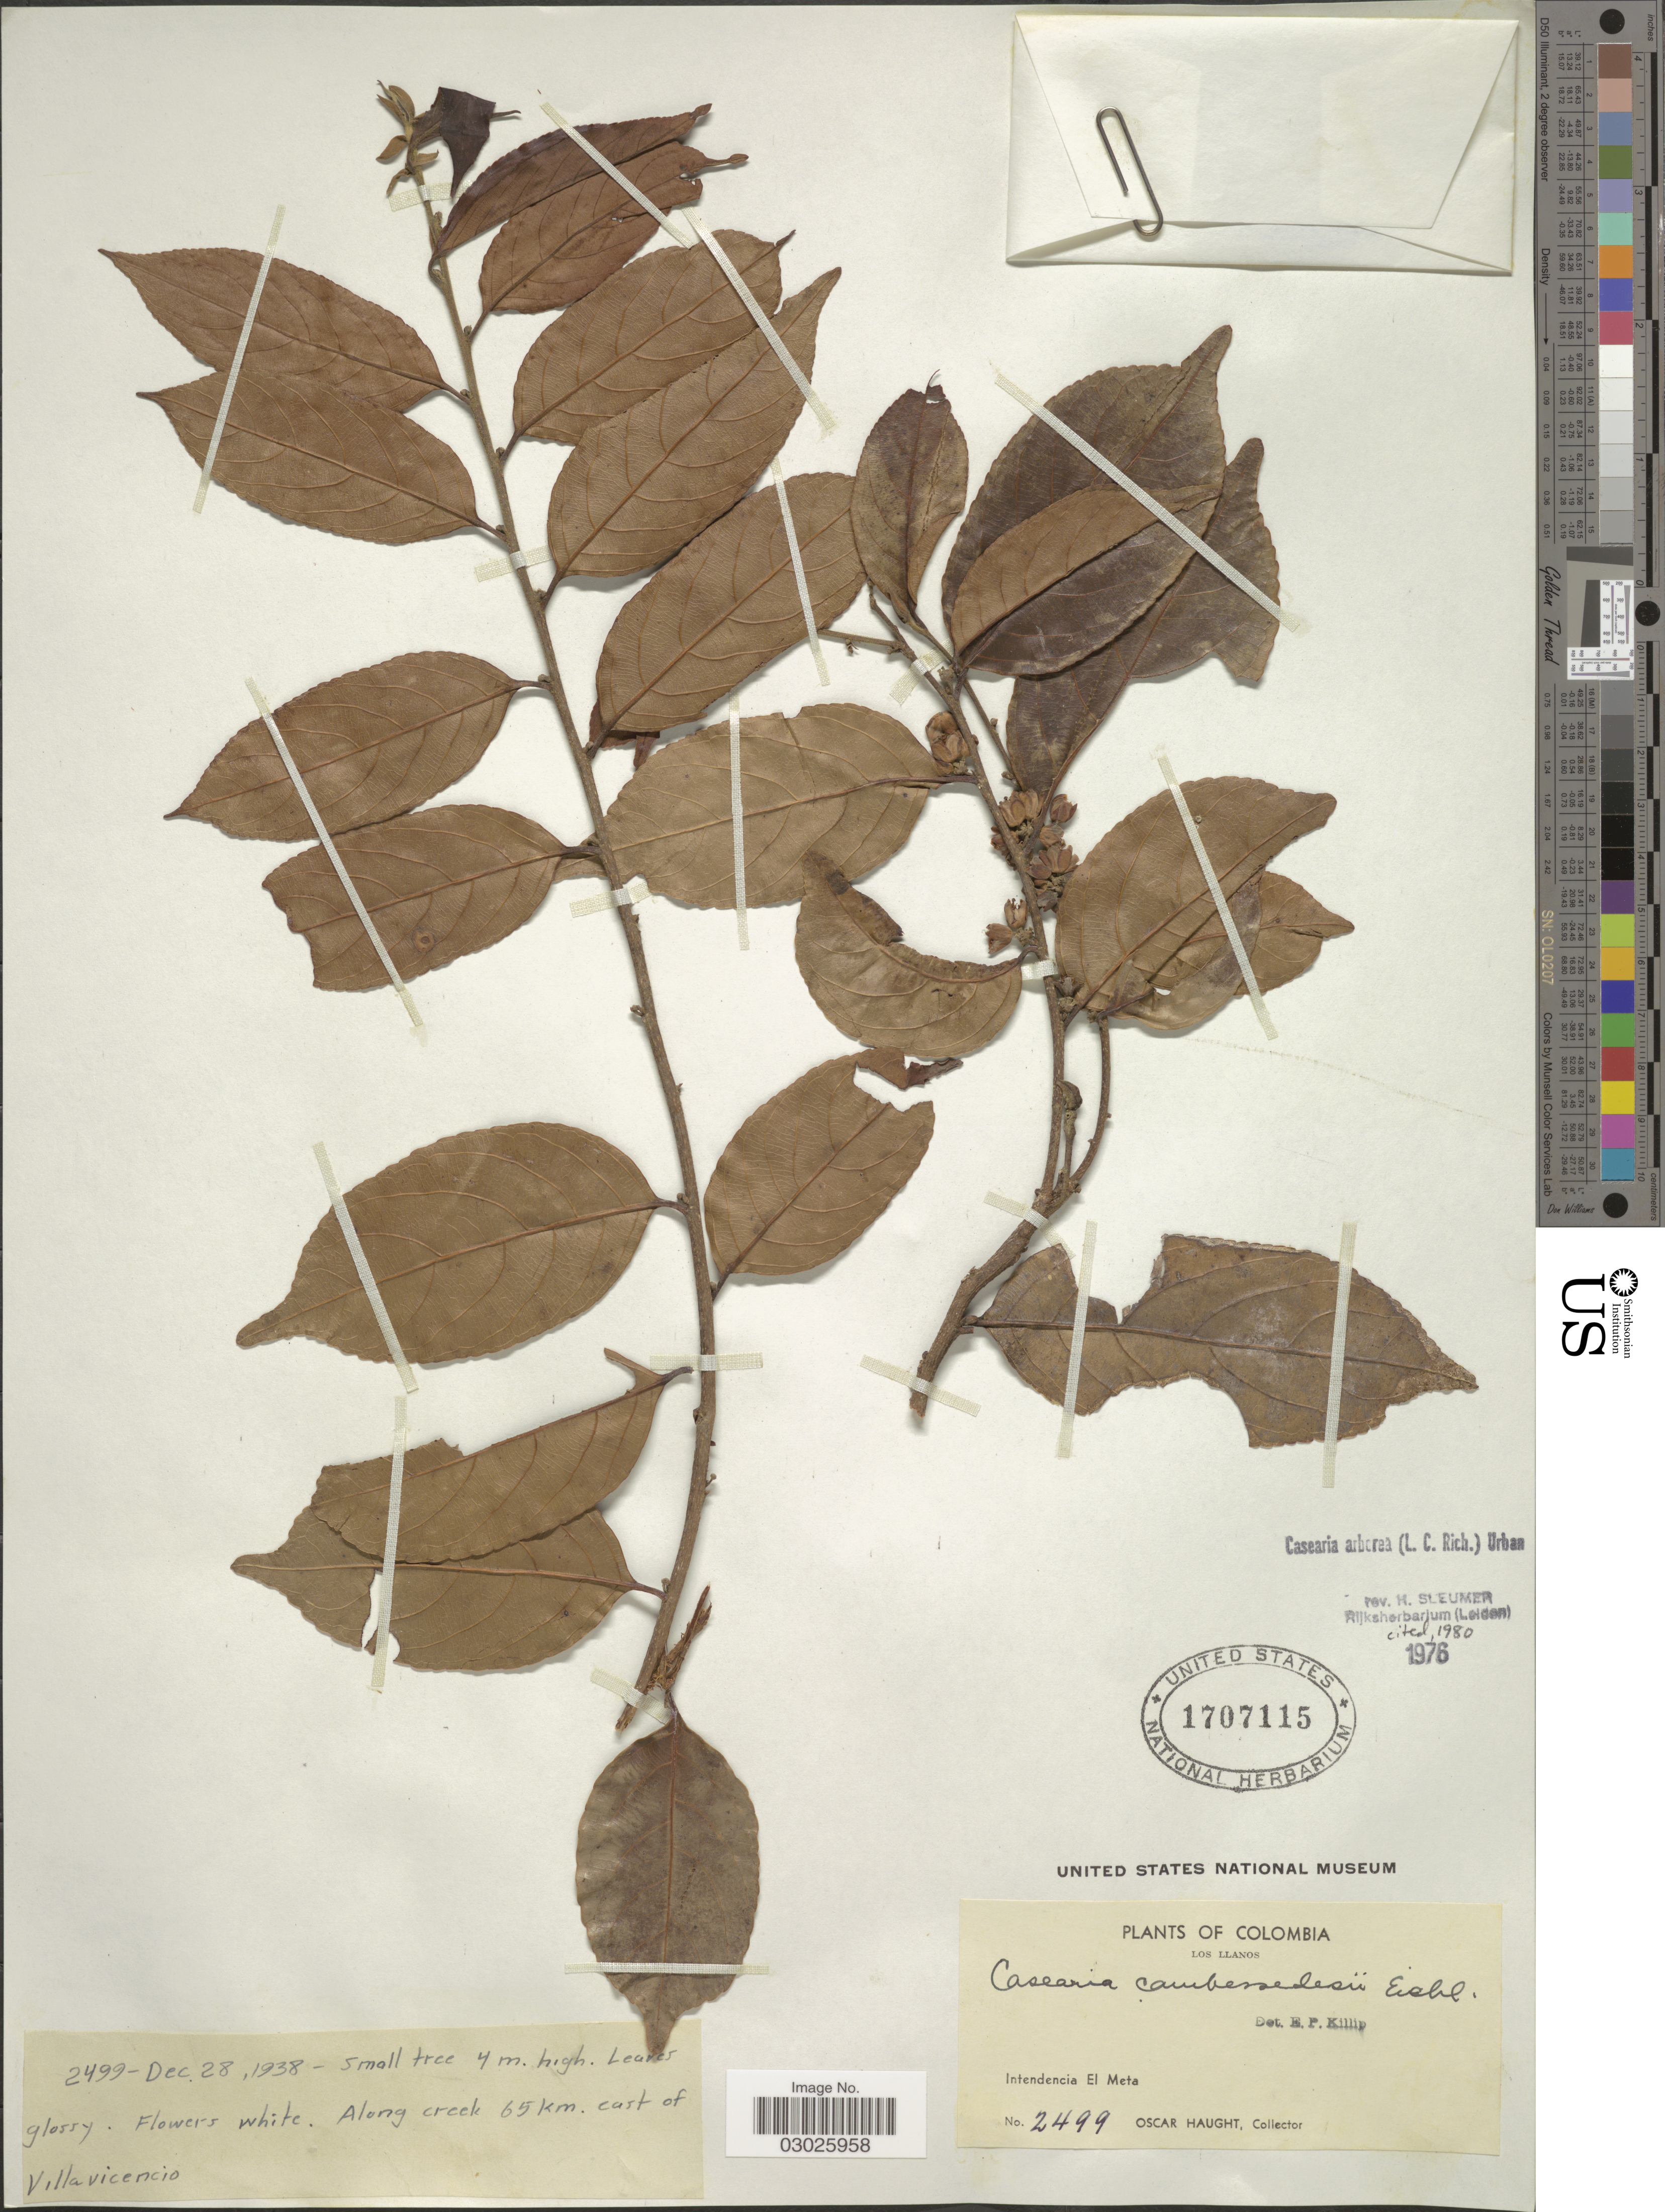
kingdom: Plantae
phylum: Tracheophyta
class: Magnoliopsida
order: Malpighiales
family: Salicaceae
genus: Casearia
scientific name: Casearia arborea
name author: (Rich.) Urb.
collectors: O. L. Haught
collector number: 2499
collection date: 1938-12-28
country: Colombia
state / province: Meta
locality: Los Llanos. Intendencia El Meta. Along creek 65 km. east of Villavicencio.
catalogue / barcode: US 1707115